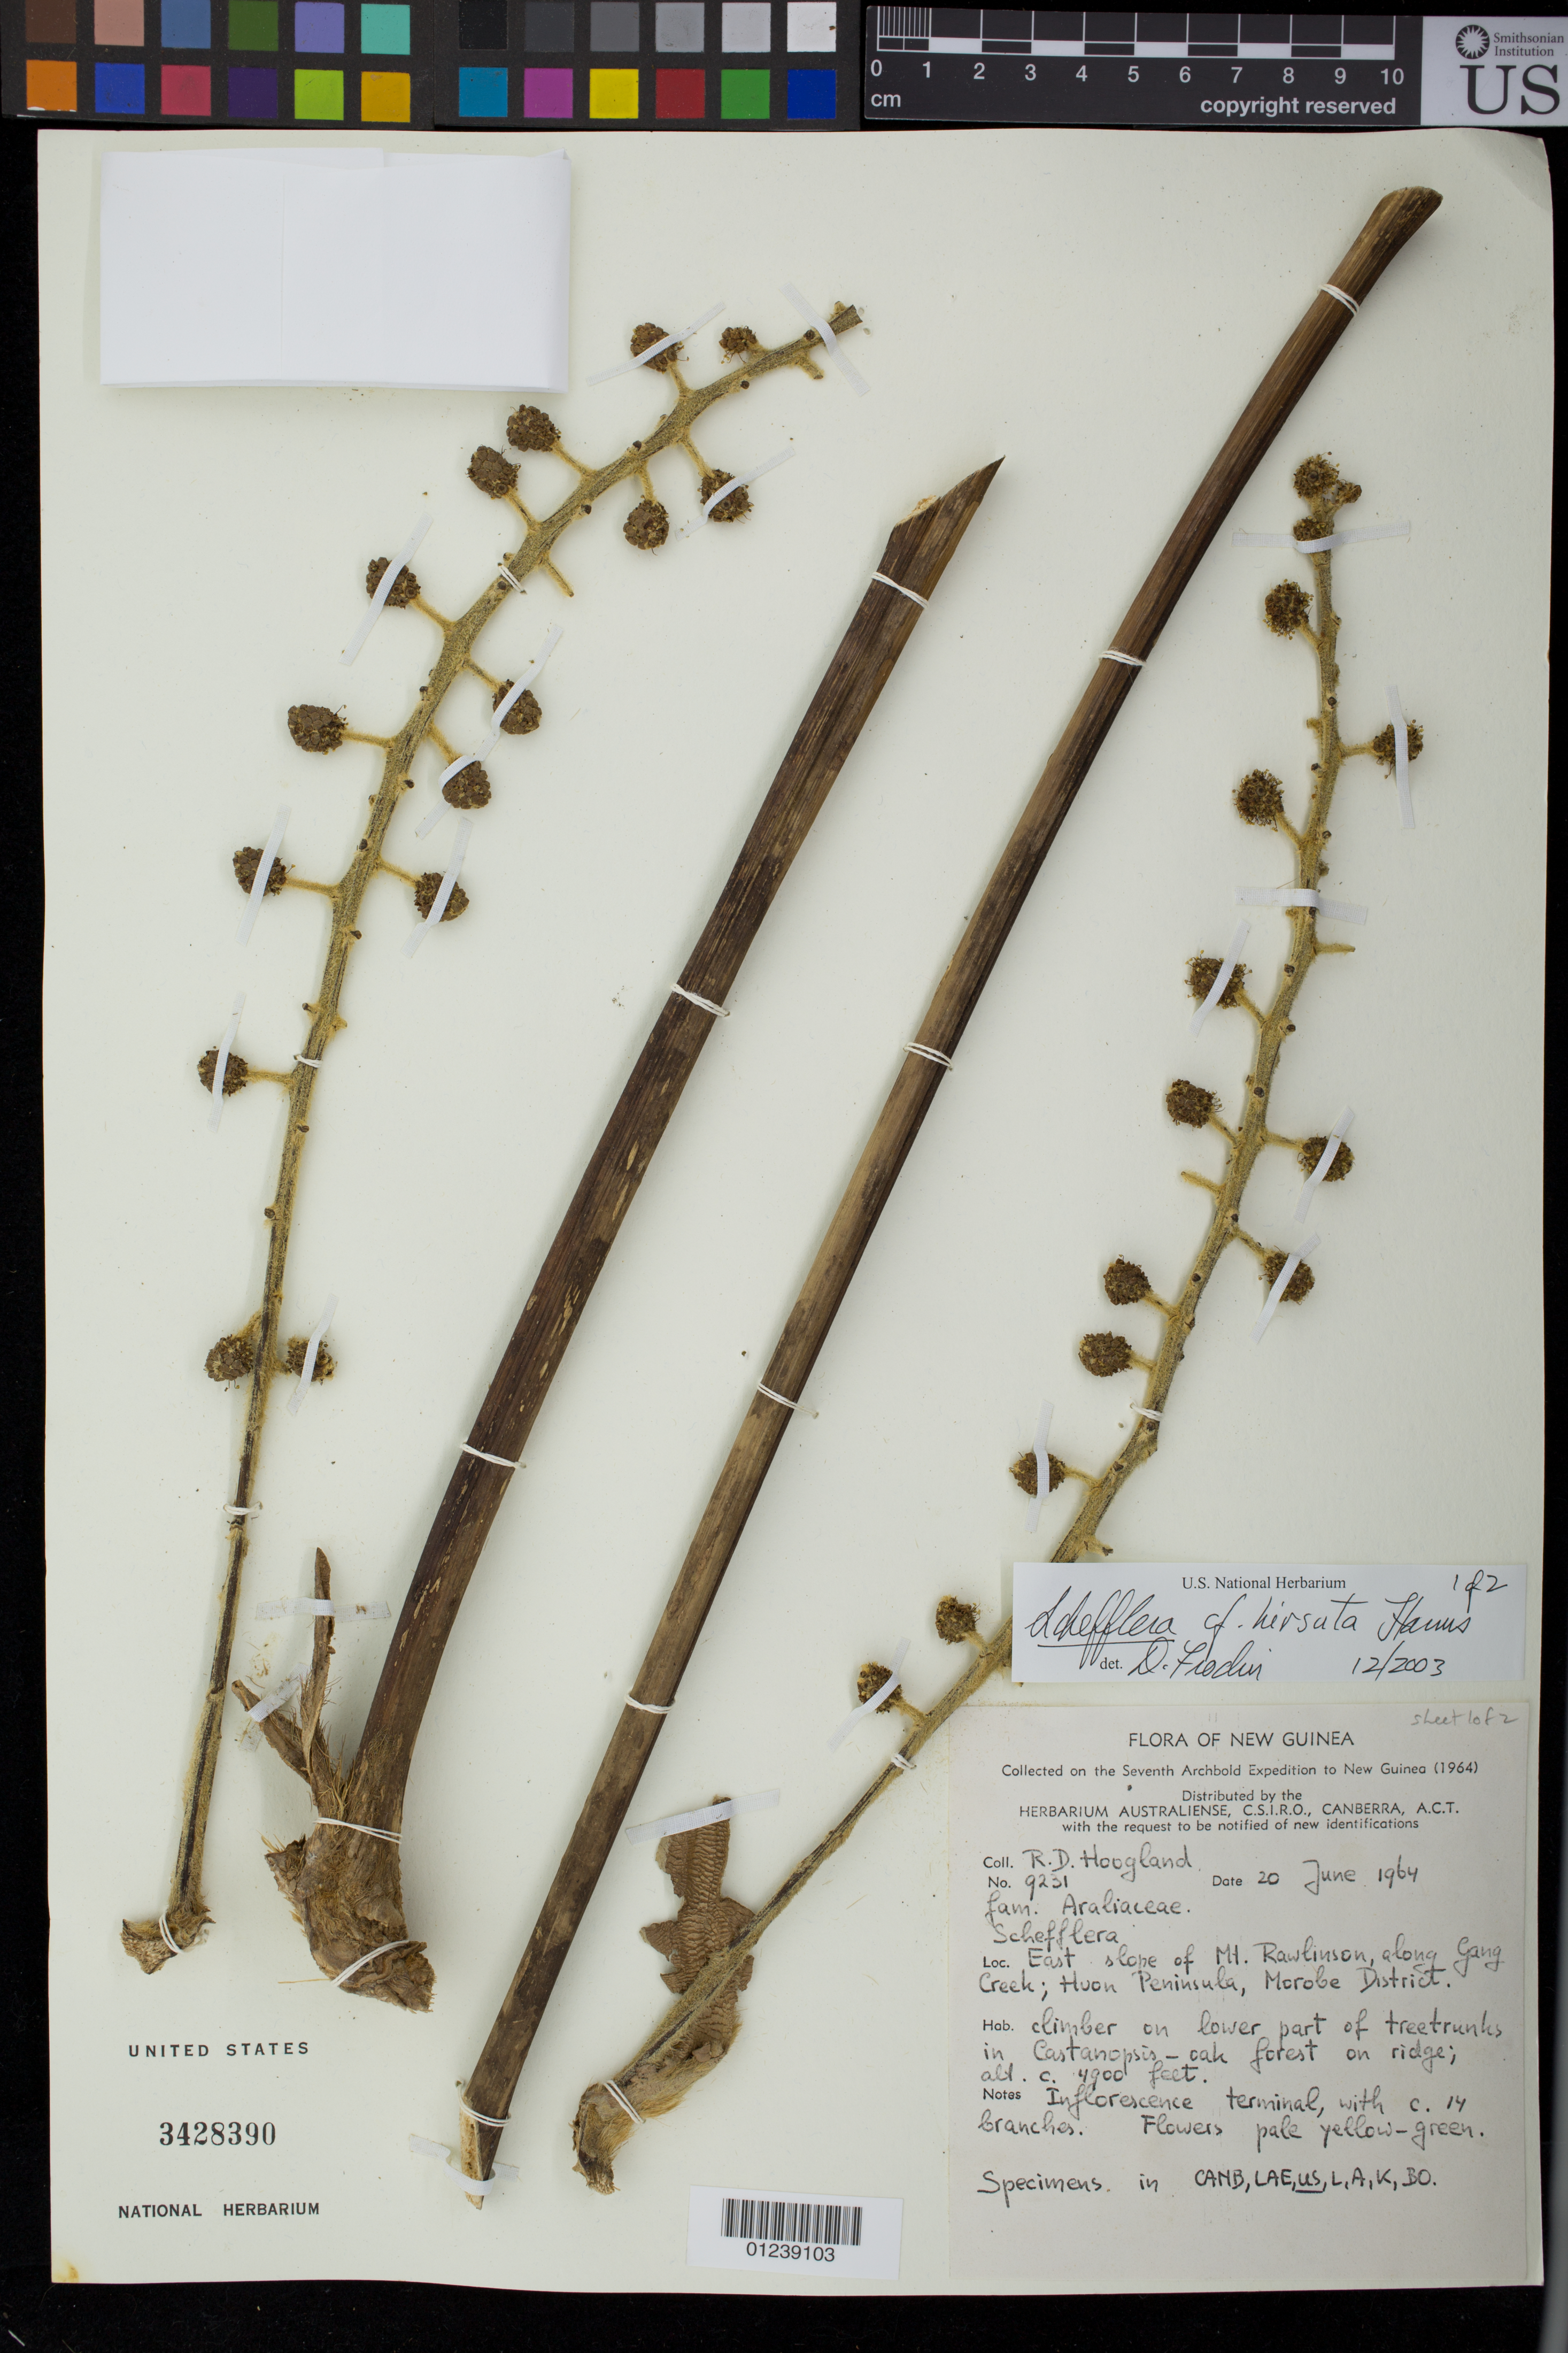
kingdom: Plantae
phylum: Tracheophyta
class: Magnoliopsida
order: Apiales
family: Araliaceae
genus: Heptapleurum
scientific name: Heptapleurum hirsutum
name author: (Philipson) Lowry & G. M. Plunkett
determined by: Wagner, W. L., (BOT), Smithsonian Institution - National Museum of Natural History (UNITED STATES)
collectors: R. D. Hoogland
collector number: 9231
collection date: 1964-06-20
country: Papua New Guinea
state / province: Morobe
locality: East slope of Mt. Rawlinson, along Gang Creek; Huon Peninsula.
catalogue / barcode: US 3428390